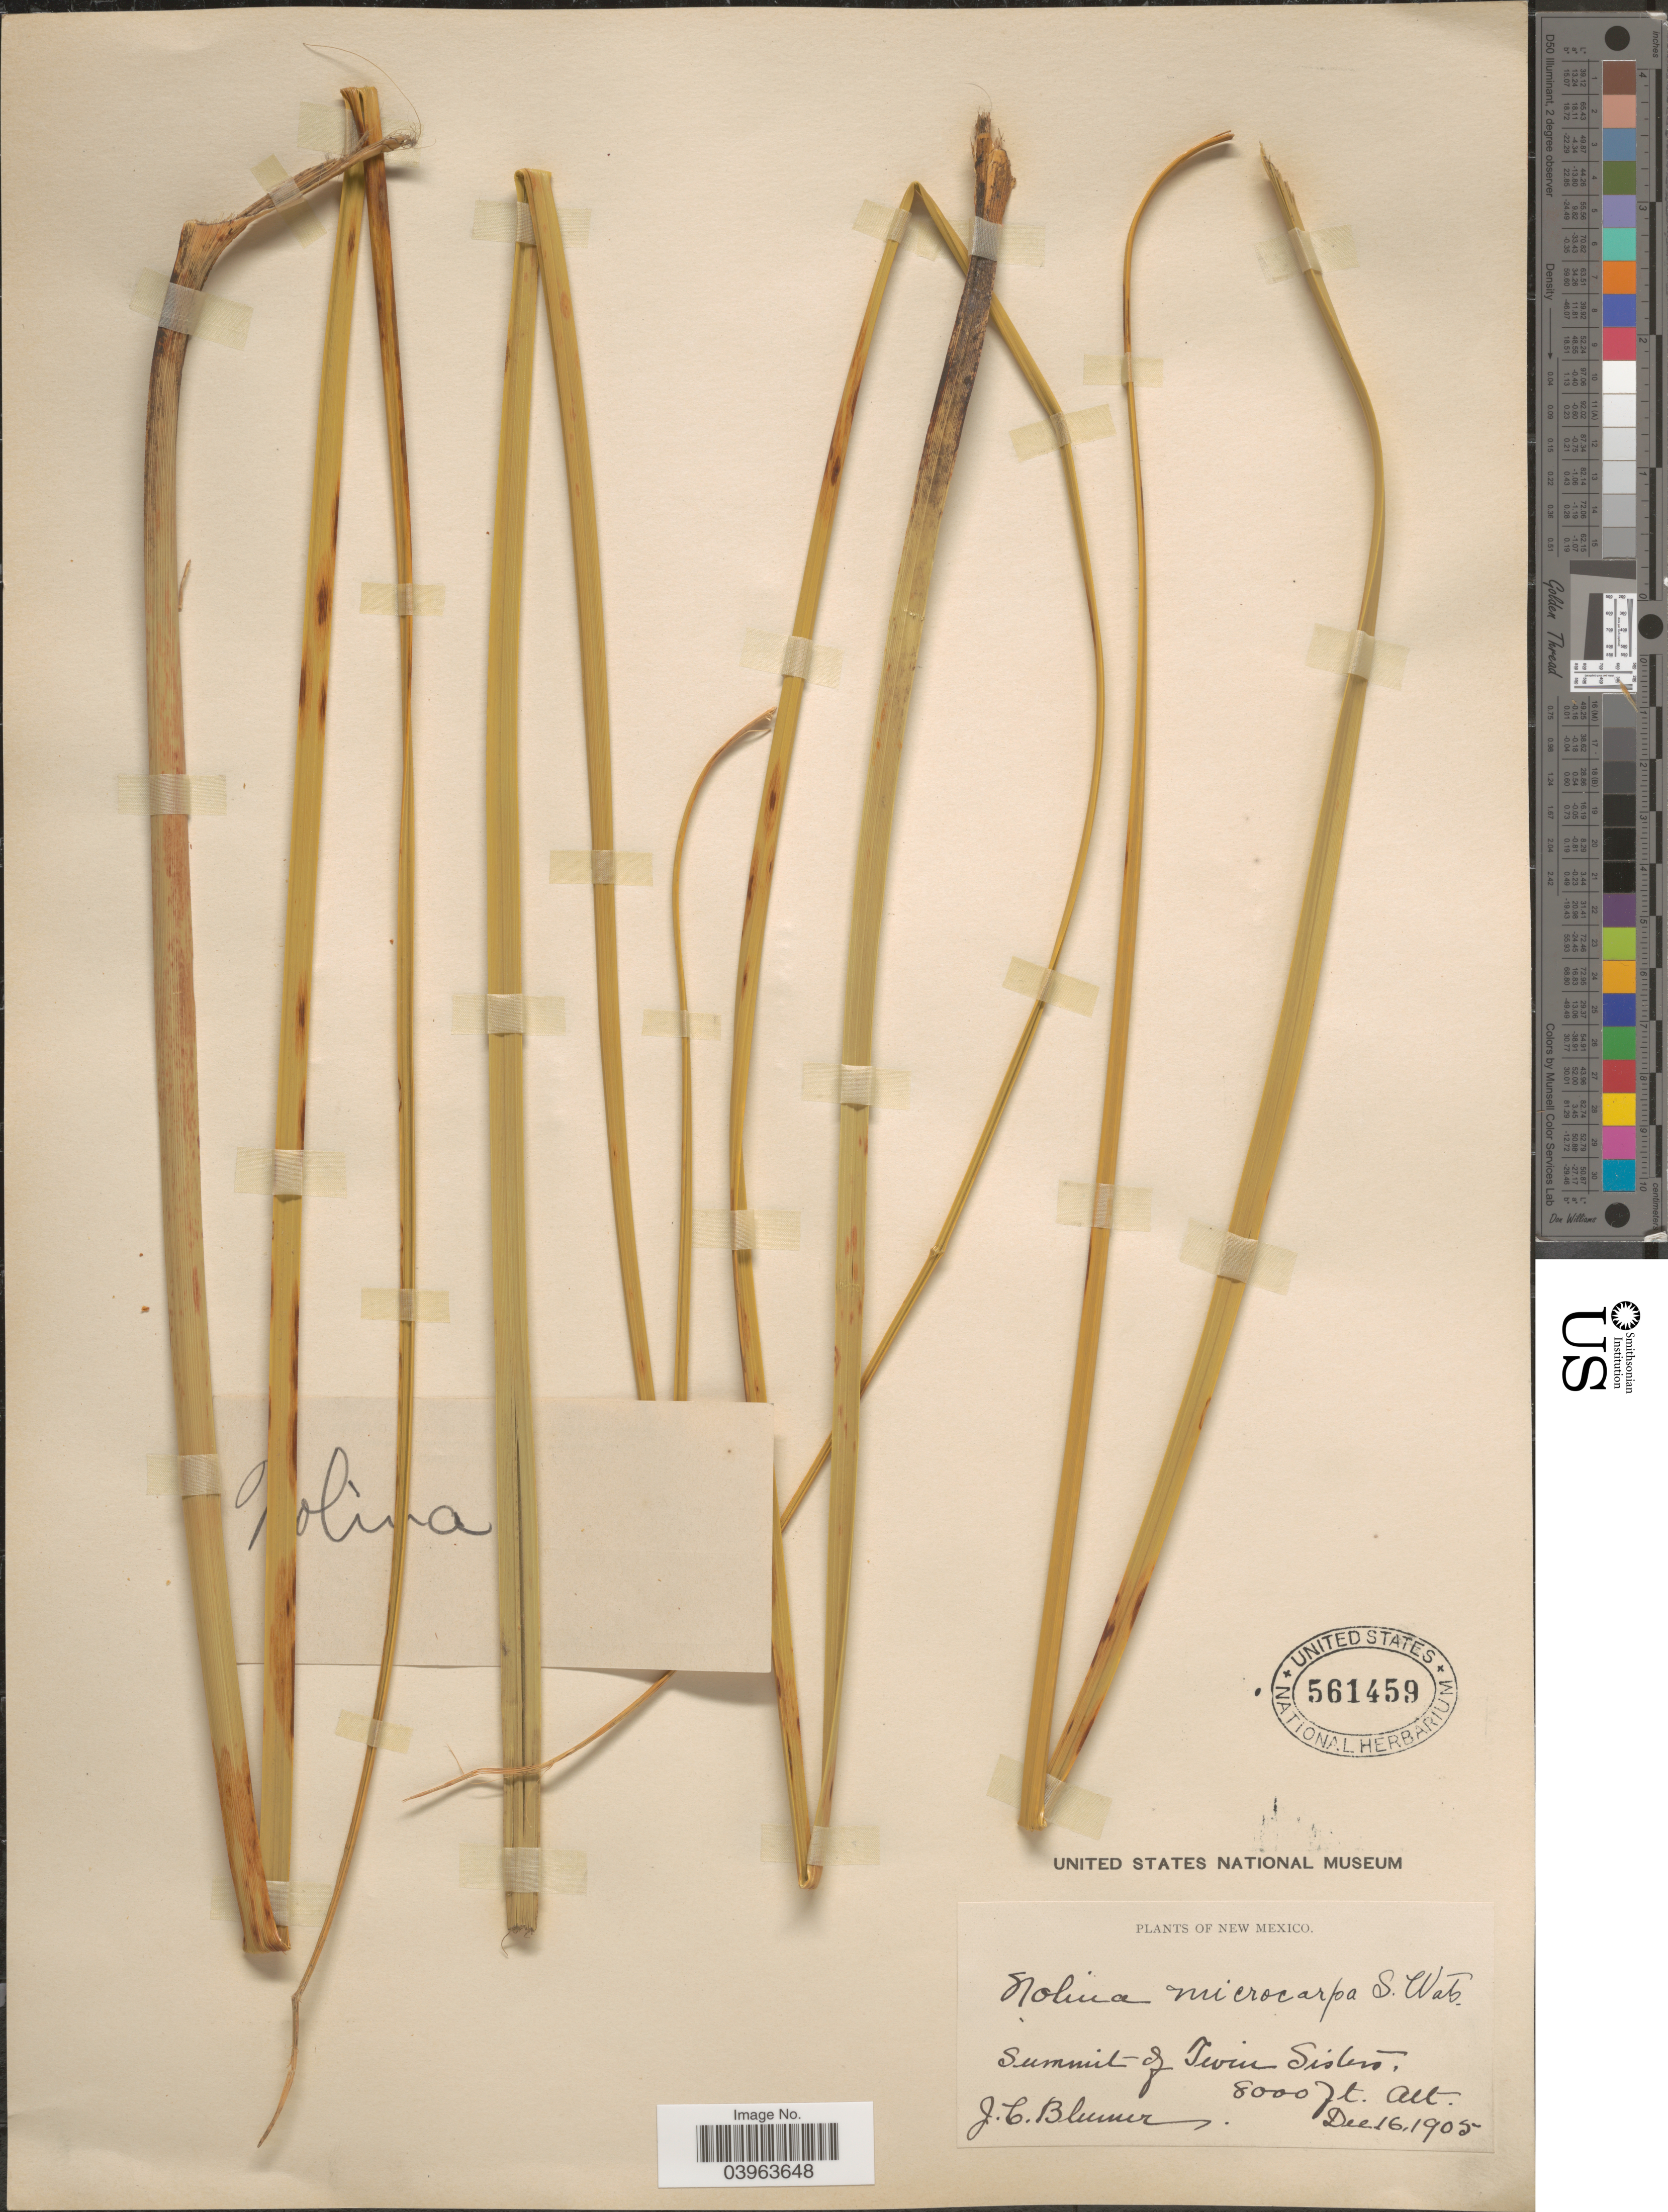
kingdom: Plantae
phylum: Tracheophyta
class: Liliopsida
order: Asparagales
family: Asparagaceae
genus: Nolina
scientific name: Nolina microcarpa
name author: S. Watson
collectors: J. C. Blumer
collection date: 1905-12-16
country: United States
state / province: New Mexico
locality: Summit of Twin Sisters.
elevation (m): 2438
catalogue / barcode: US 561459